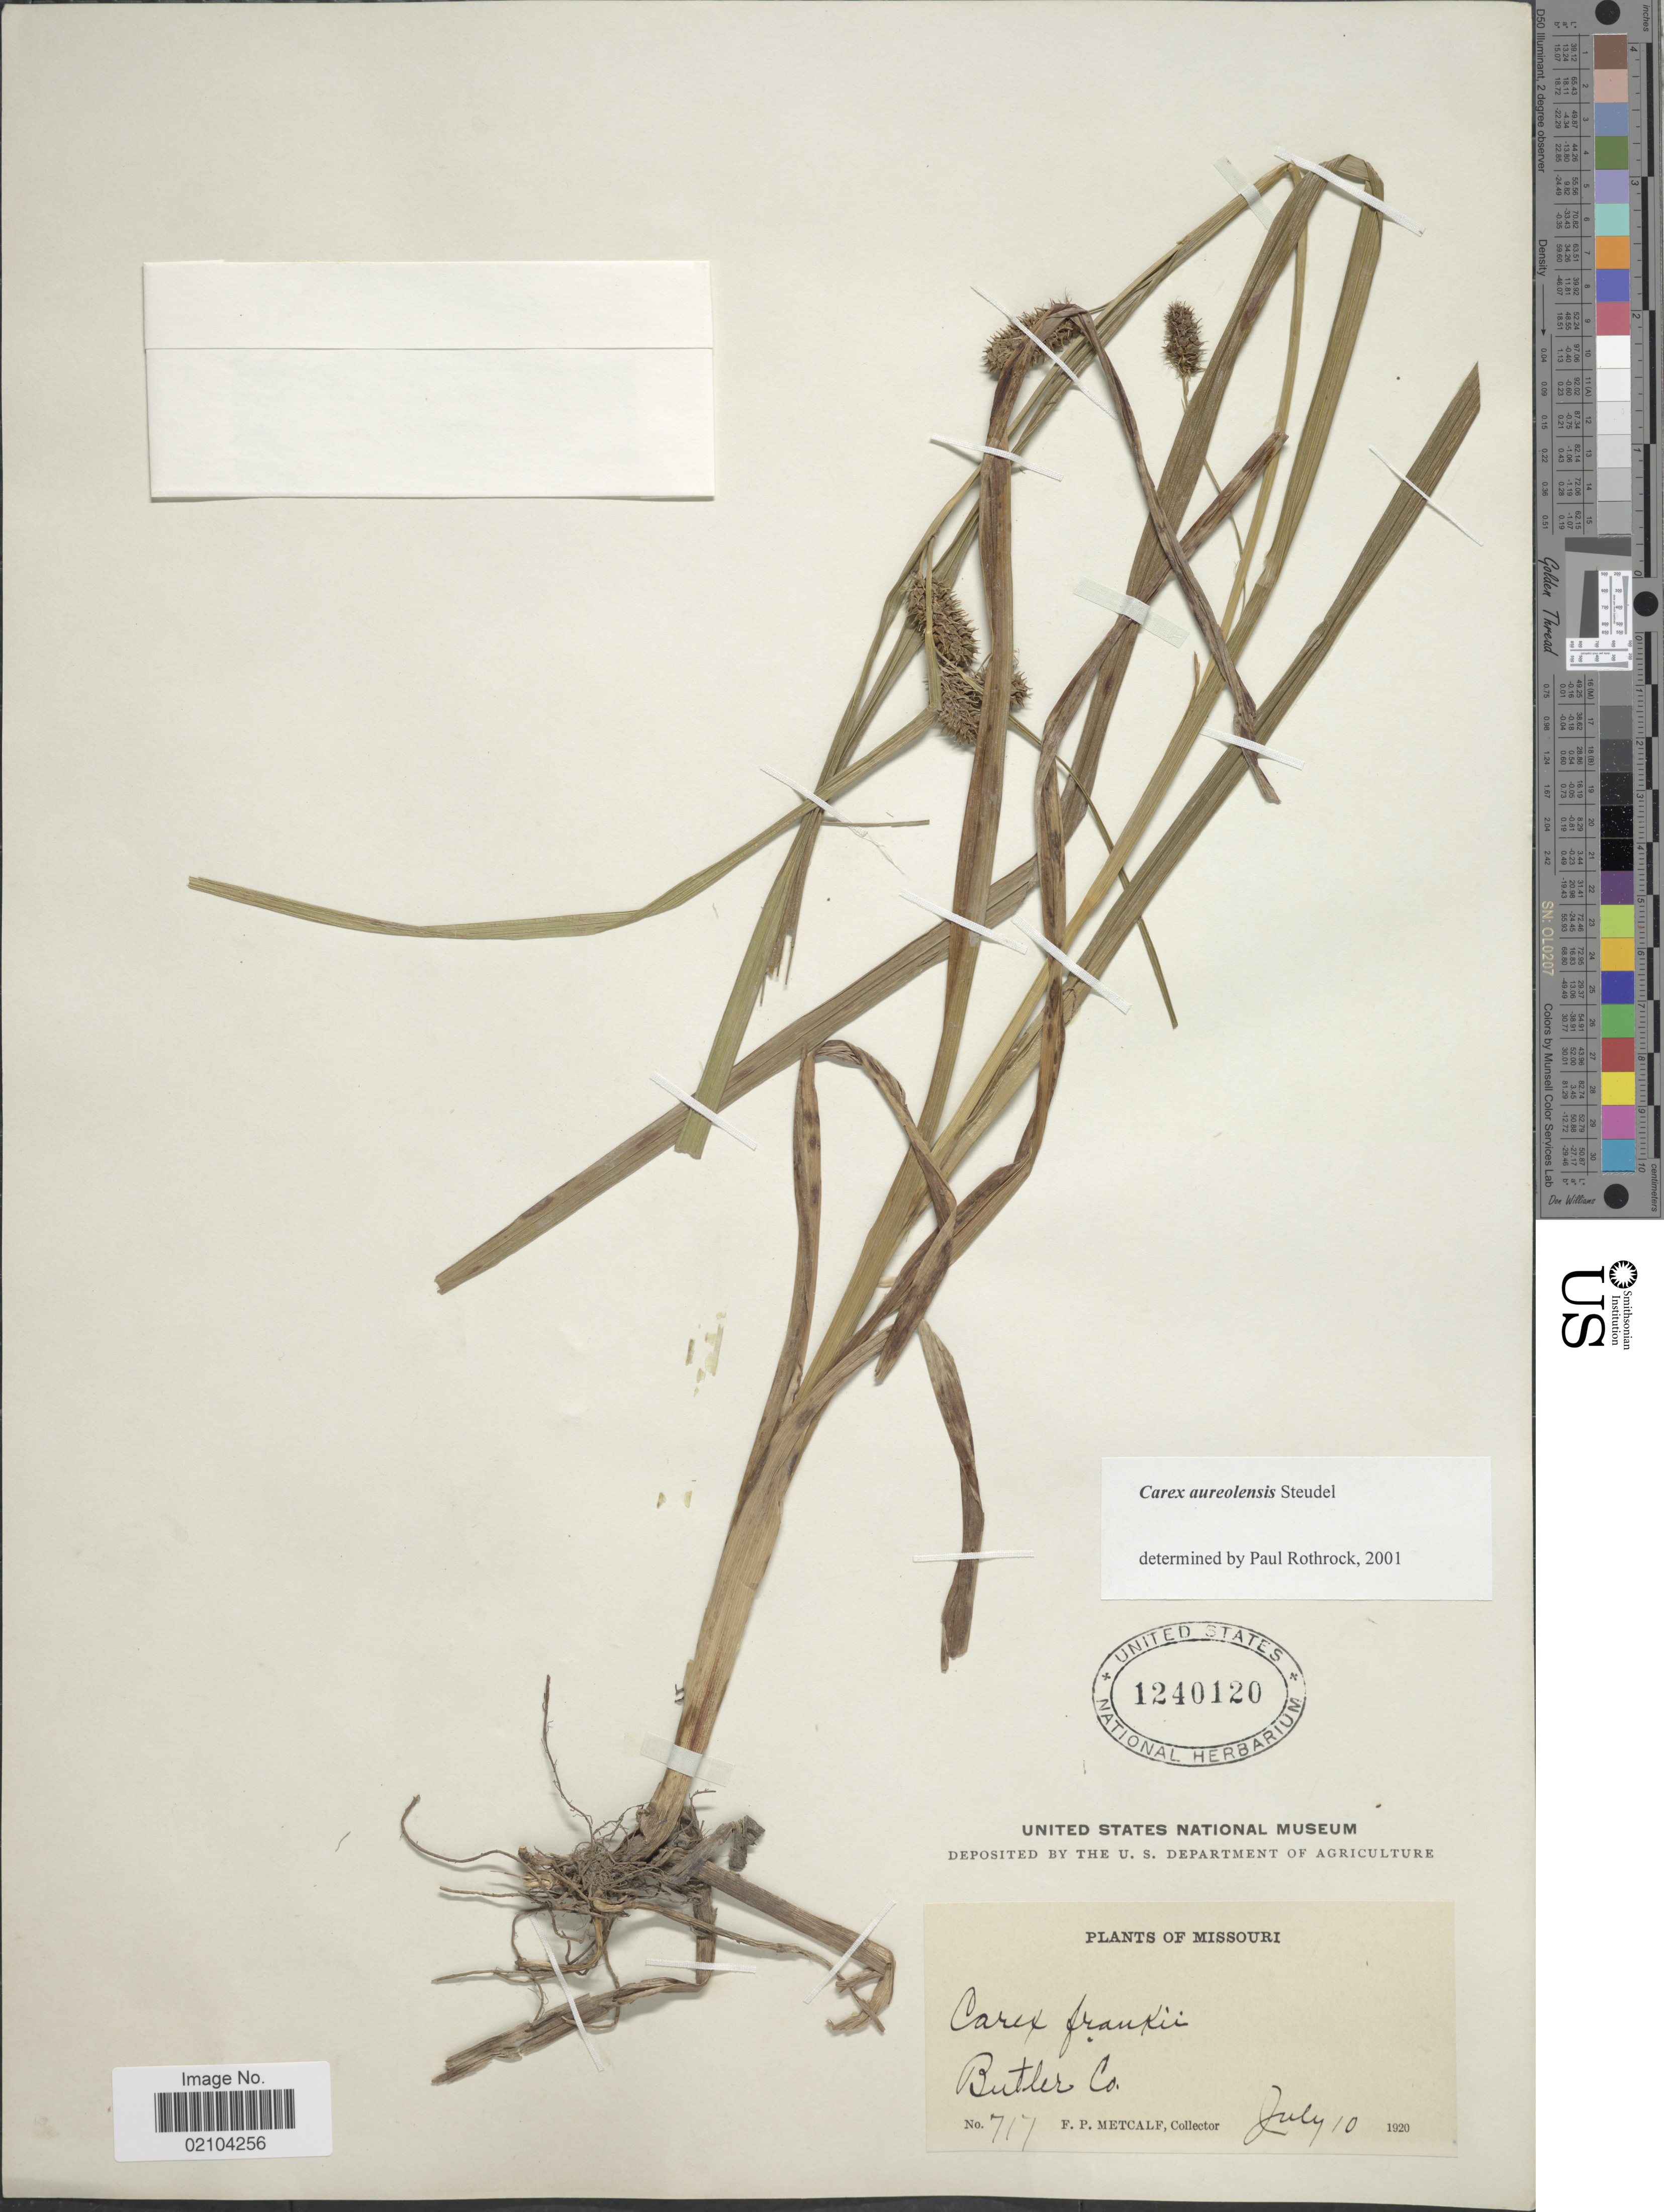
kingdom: Plantae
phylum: Tracheophyta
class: Liliopsida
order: Poales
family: Cyperaceae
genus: Carex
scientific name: Carex aureolensis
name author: Steud.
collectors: F. Metcalf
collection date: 1920-07-10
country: United States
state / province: Missouri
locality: Butler Co. Missouri.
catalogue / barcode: US 1240120